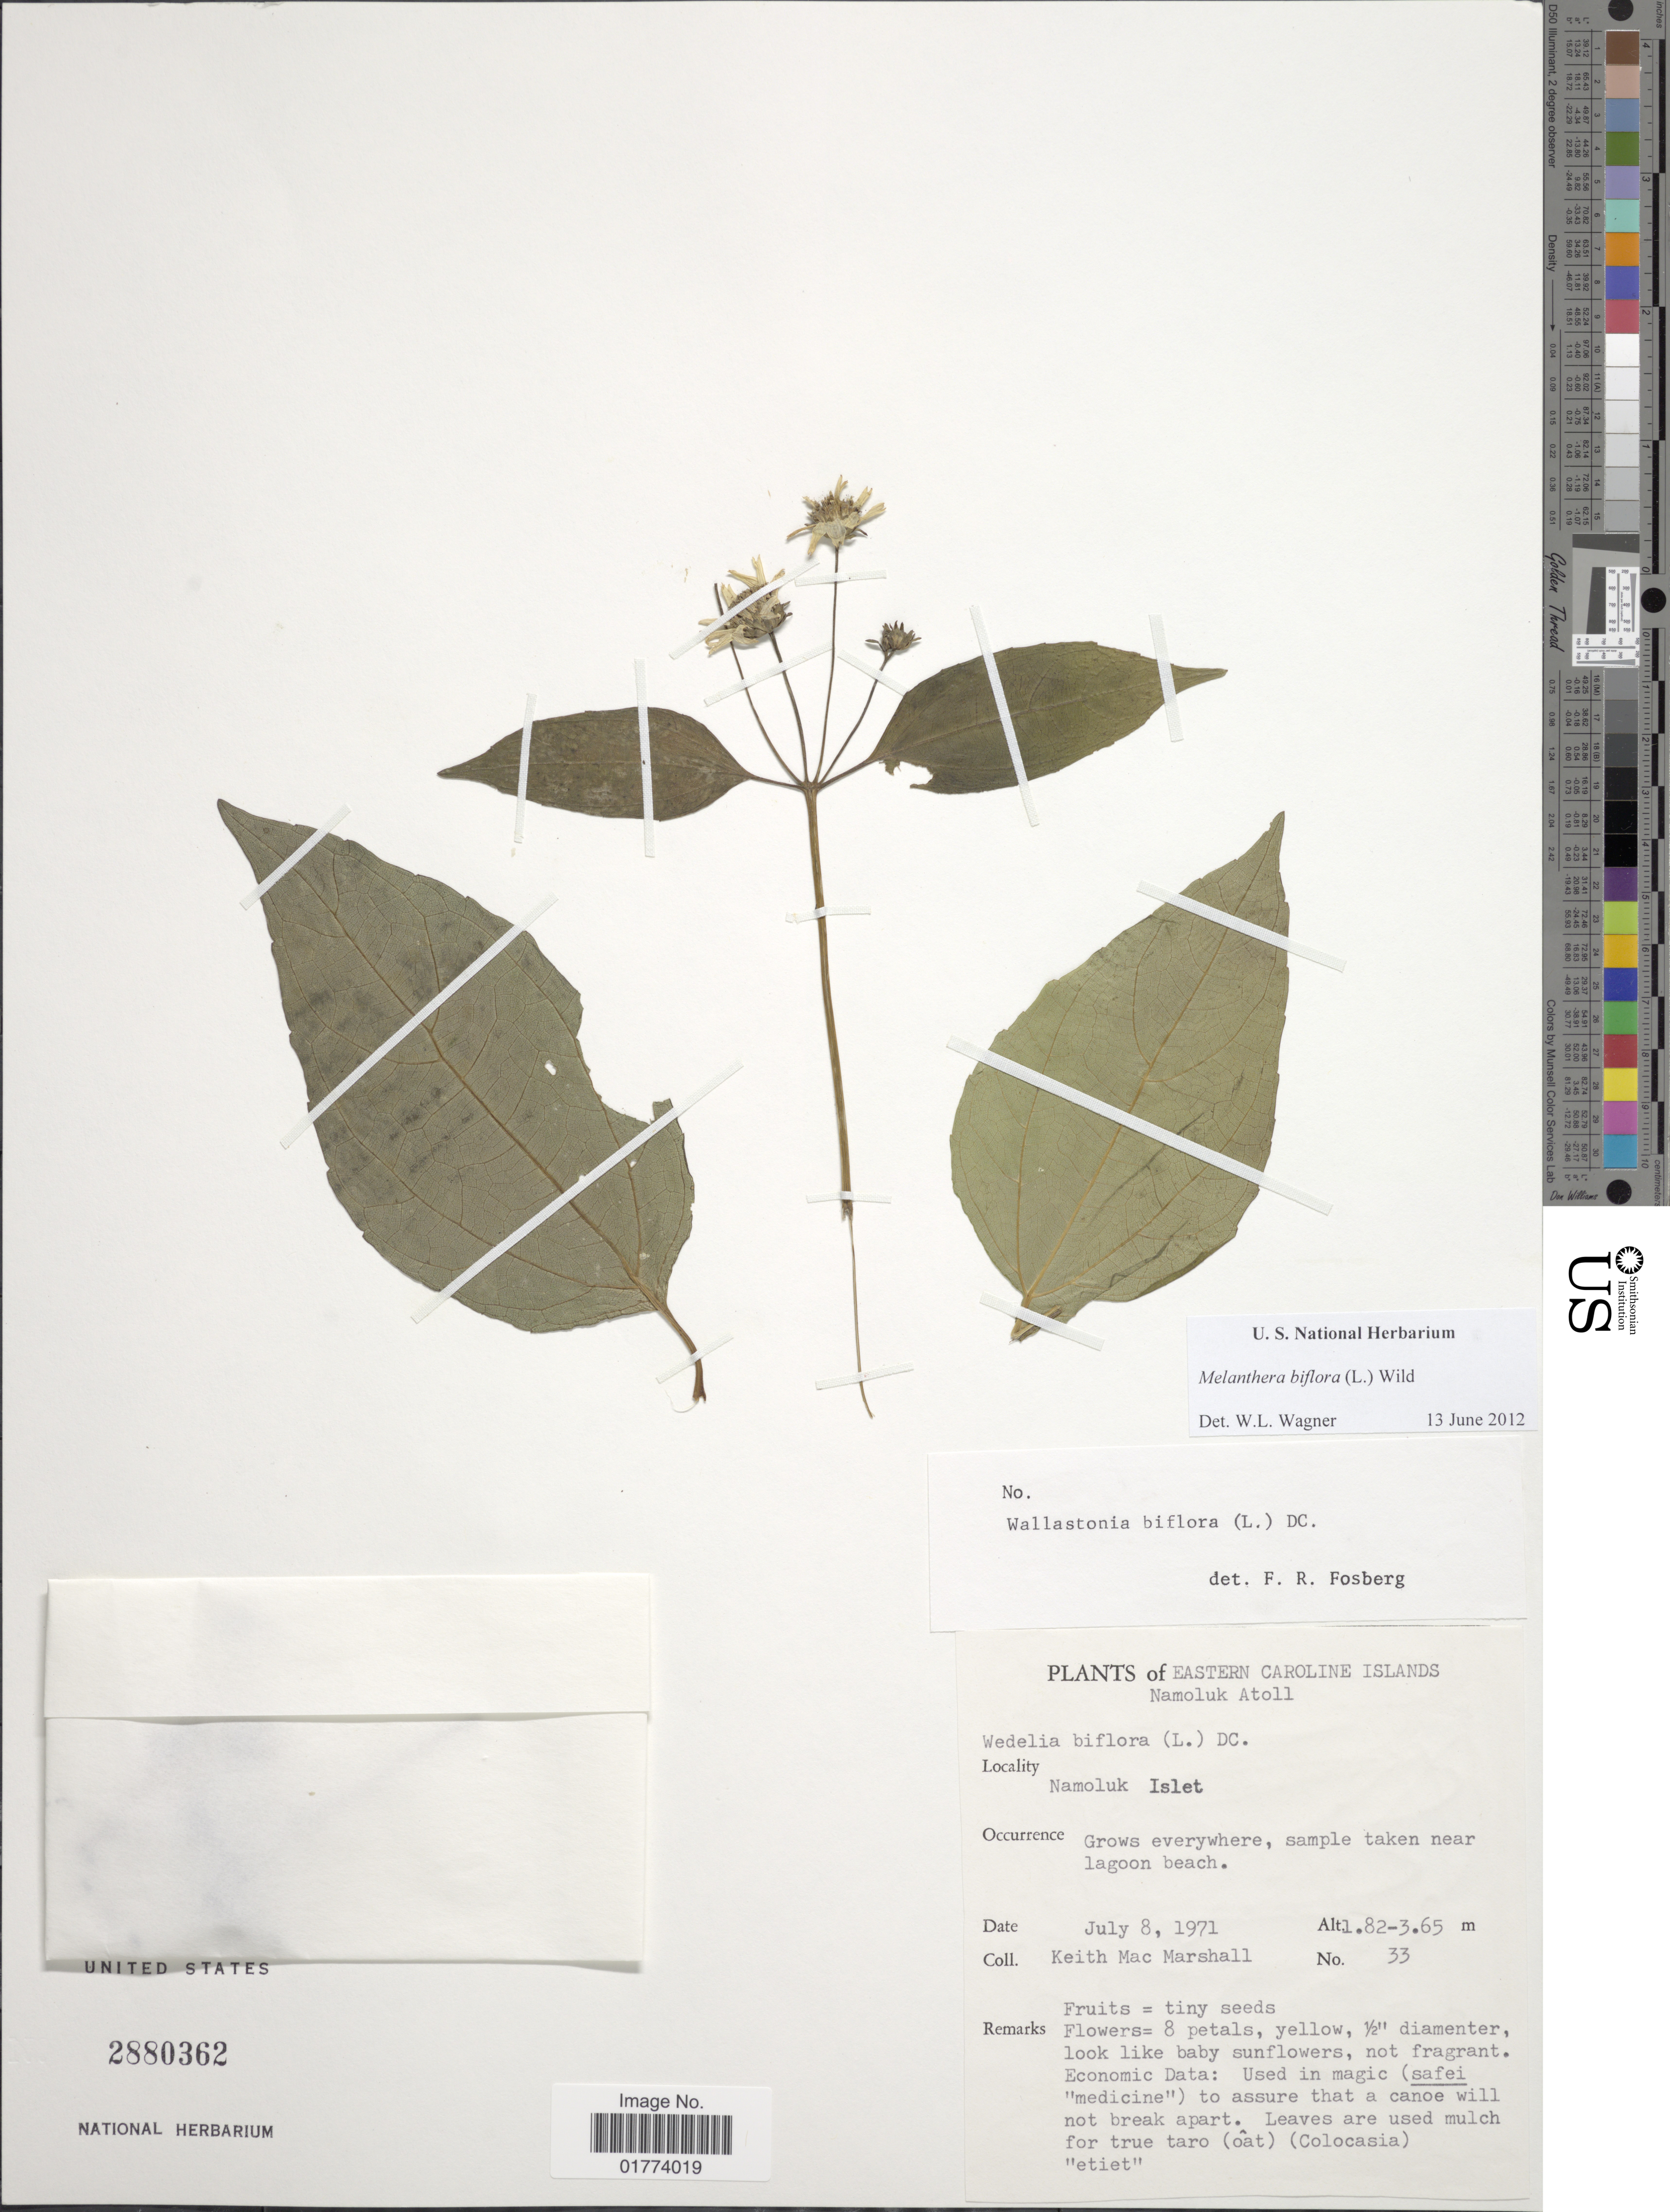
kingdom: Plantae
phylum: Tracheophyta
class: Magnoliopsida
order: Asterales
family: Asteraceae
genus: Wollastonia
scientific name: Wollastonia biflora var. biflora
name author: (L.) DC.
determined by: Wagner, W. L., (BOT), Smithsonian Institution - National Museum of Natural History (UNITED STATES)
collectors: K. M. Marshall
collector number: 33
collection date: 1971-07-08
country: Kiribati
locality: Caroline Islands, Namoluk Atoll, Namoluk Atoll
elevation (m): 1.82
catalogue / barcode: US 2880362